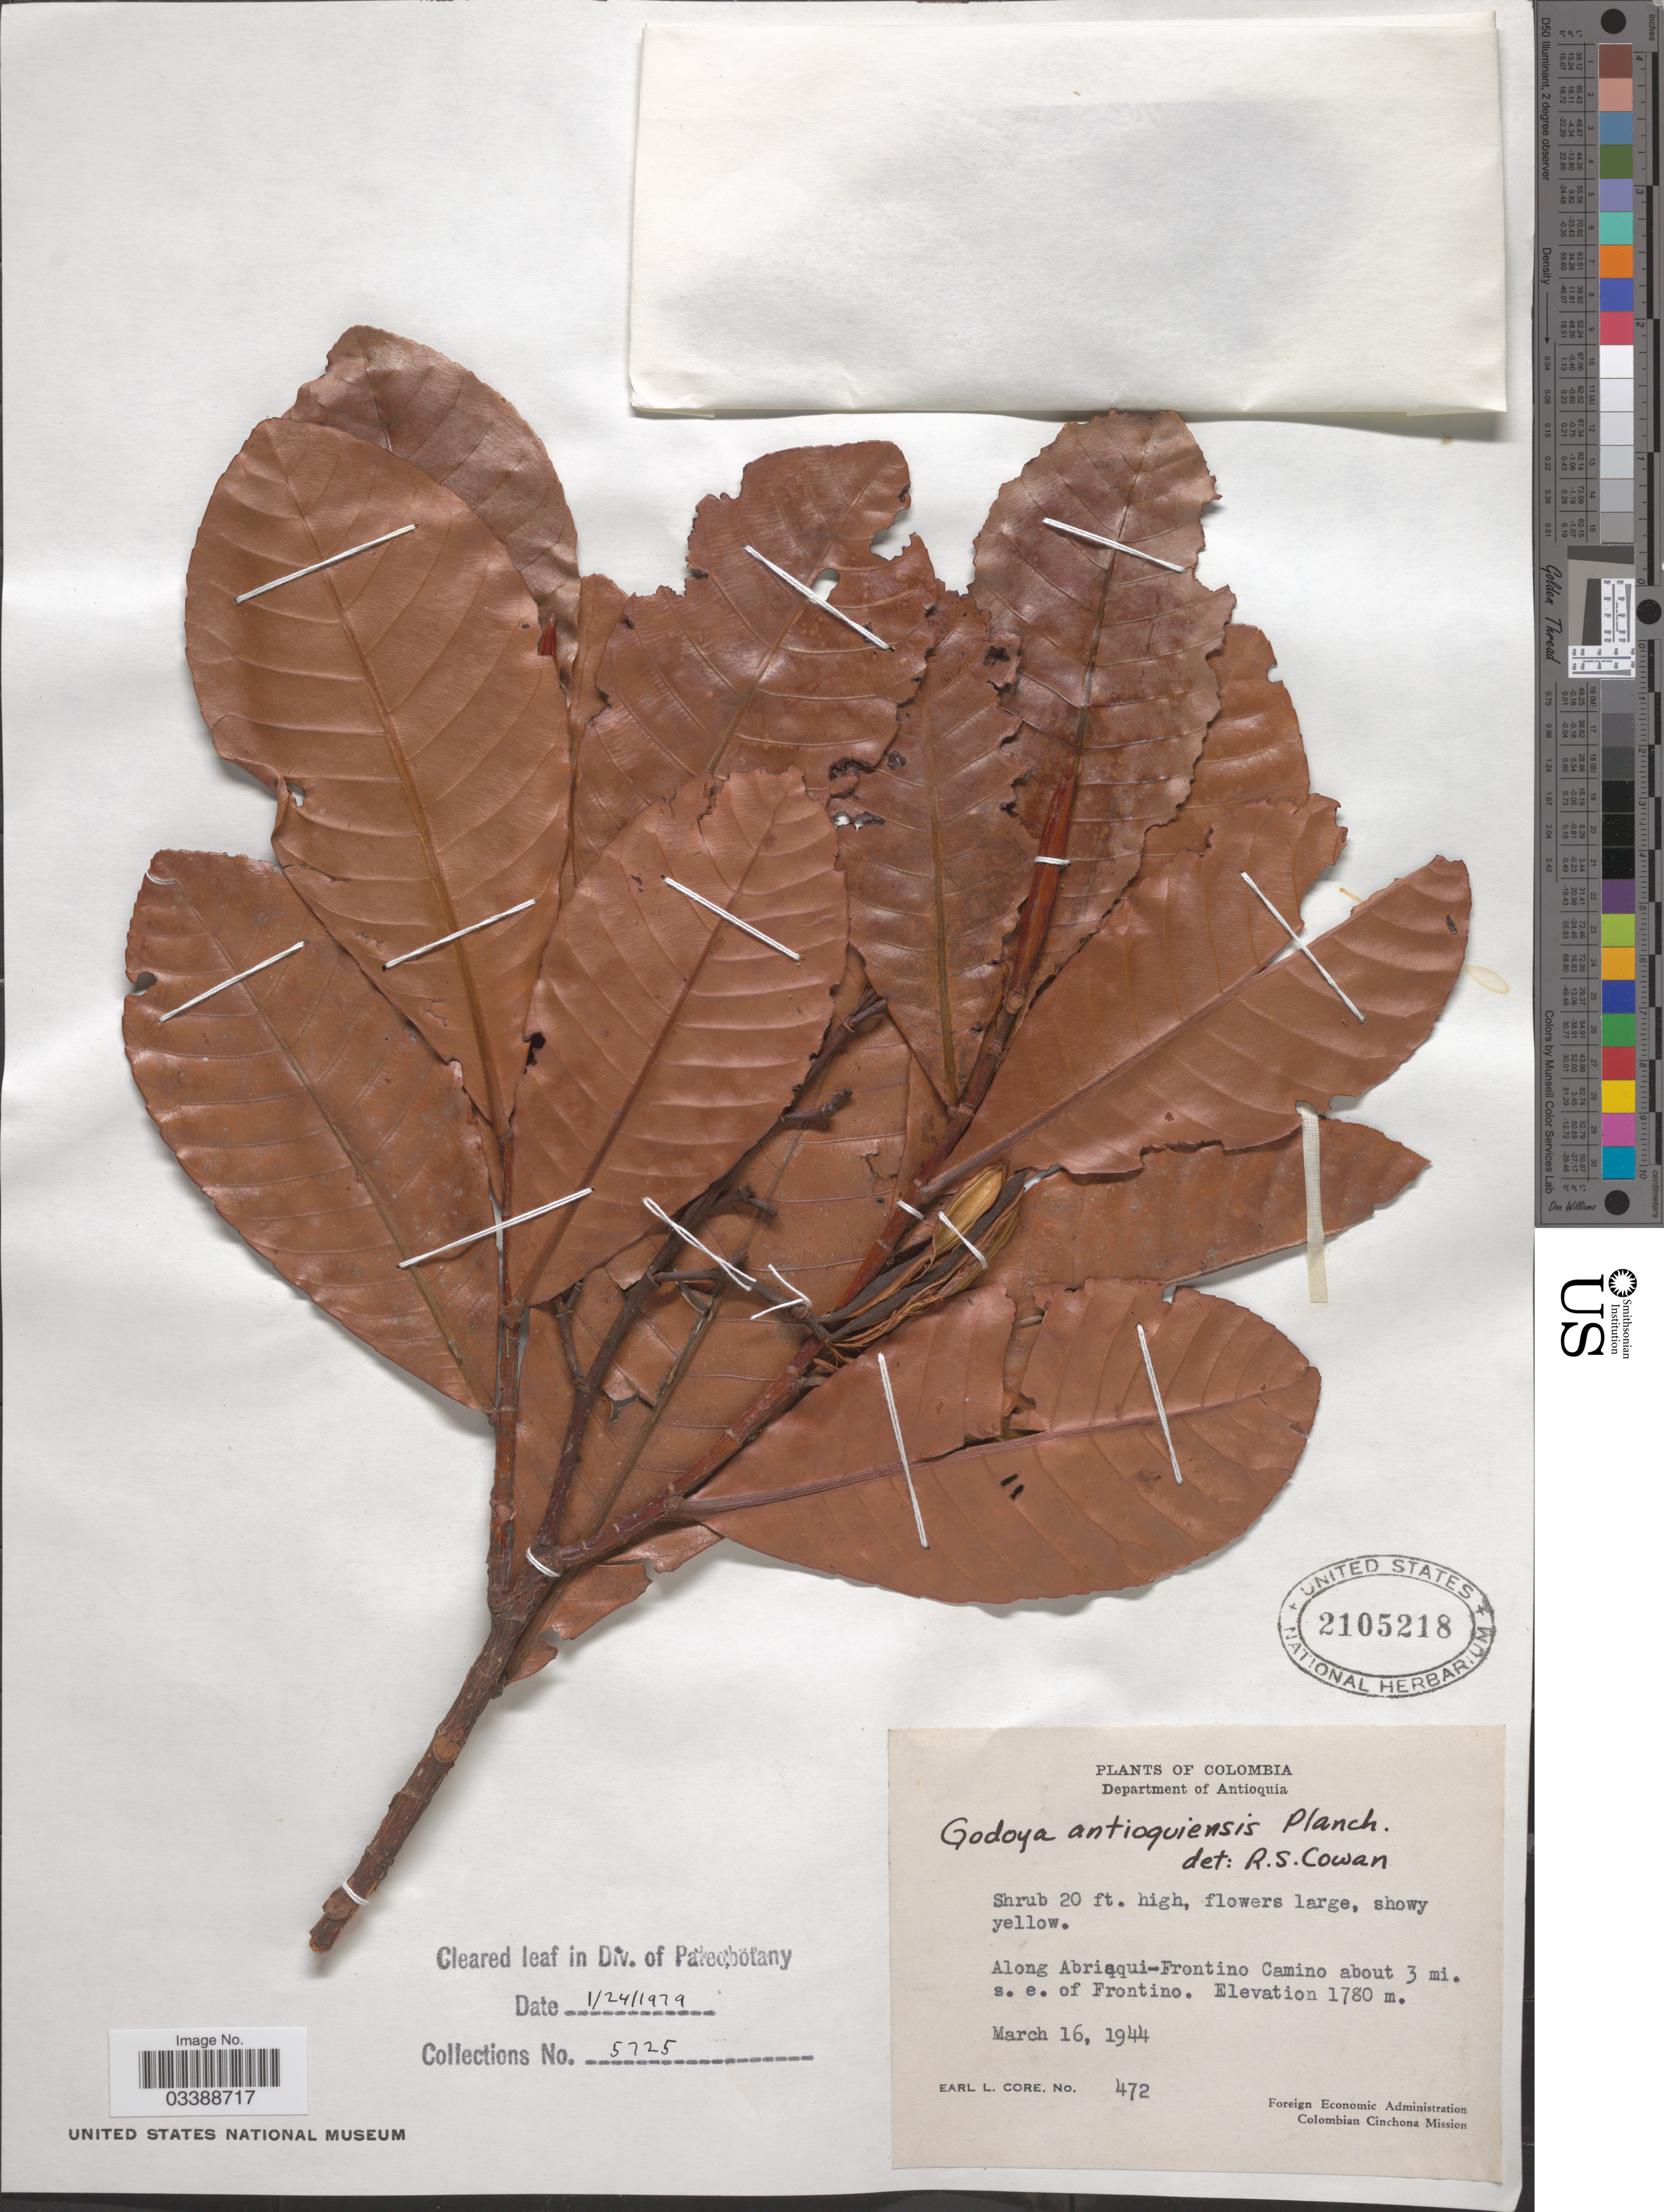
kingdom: Plantae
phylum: Tracheophyta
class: Magnoliopsida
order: Malpighiales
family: Ochnaceae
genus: Godoya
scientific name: Godoya antioquiensis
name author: Planch.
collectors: E. L. Core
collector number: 472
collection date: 1944-03-16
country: Colombia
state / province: Antioquia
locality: Department of Antioquia. Along Abriaqui-Frontino Camino about 3 mi. s. e. of Frontino.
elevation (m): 1780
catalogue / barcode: US 2105218